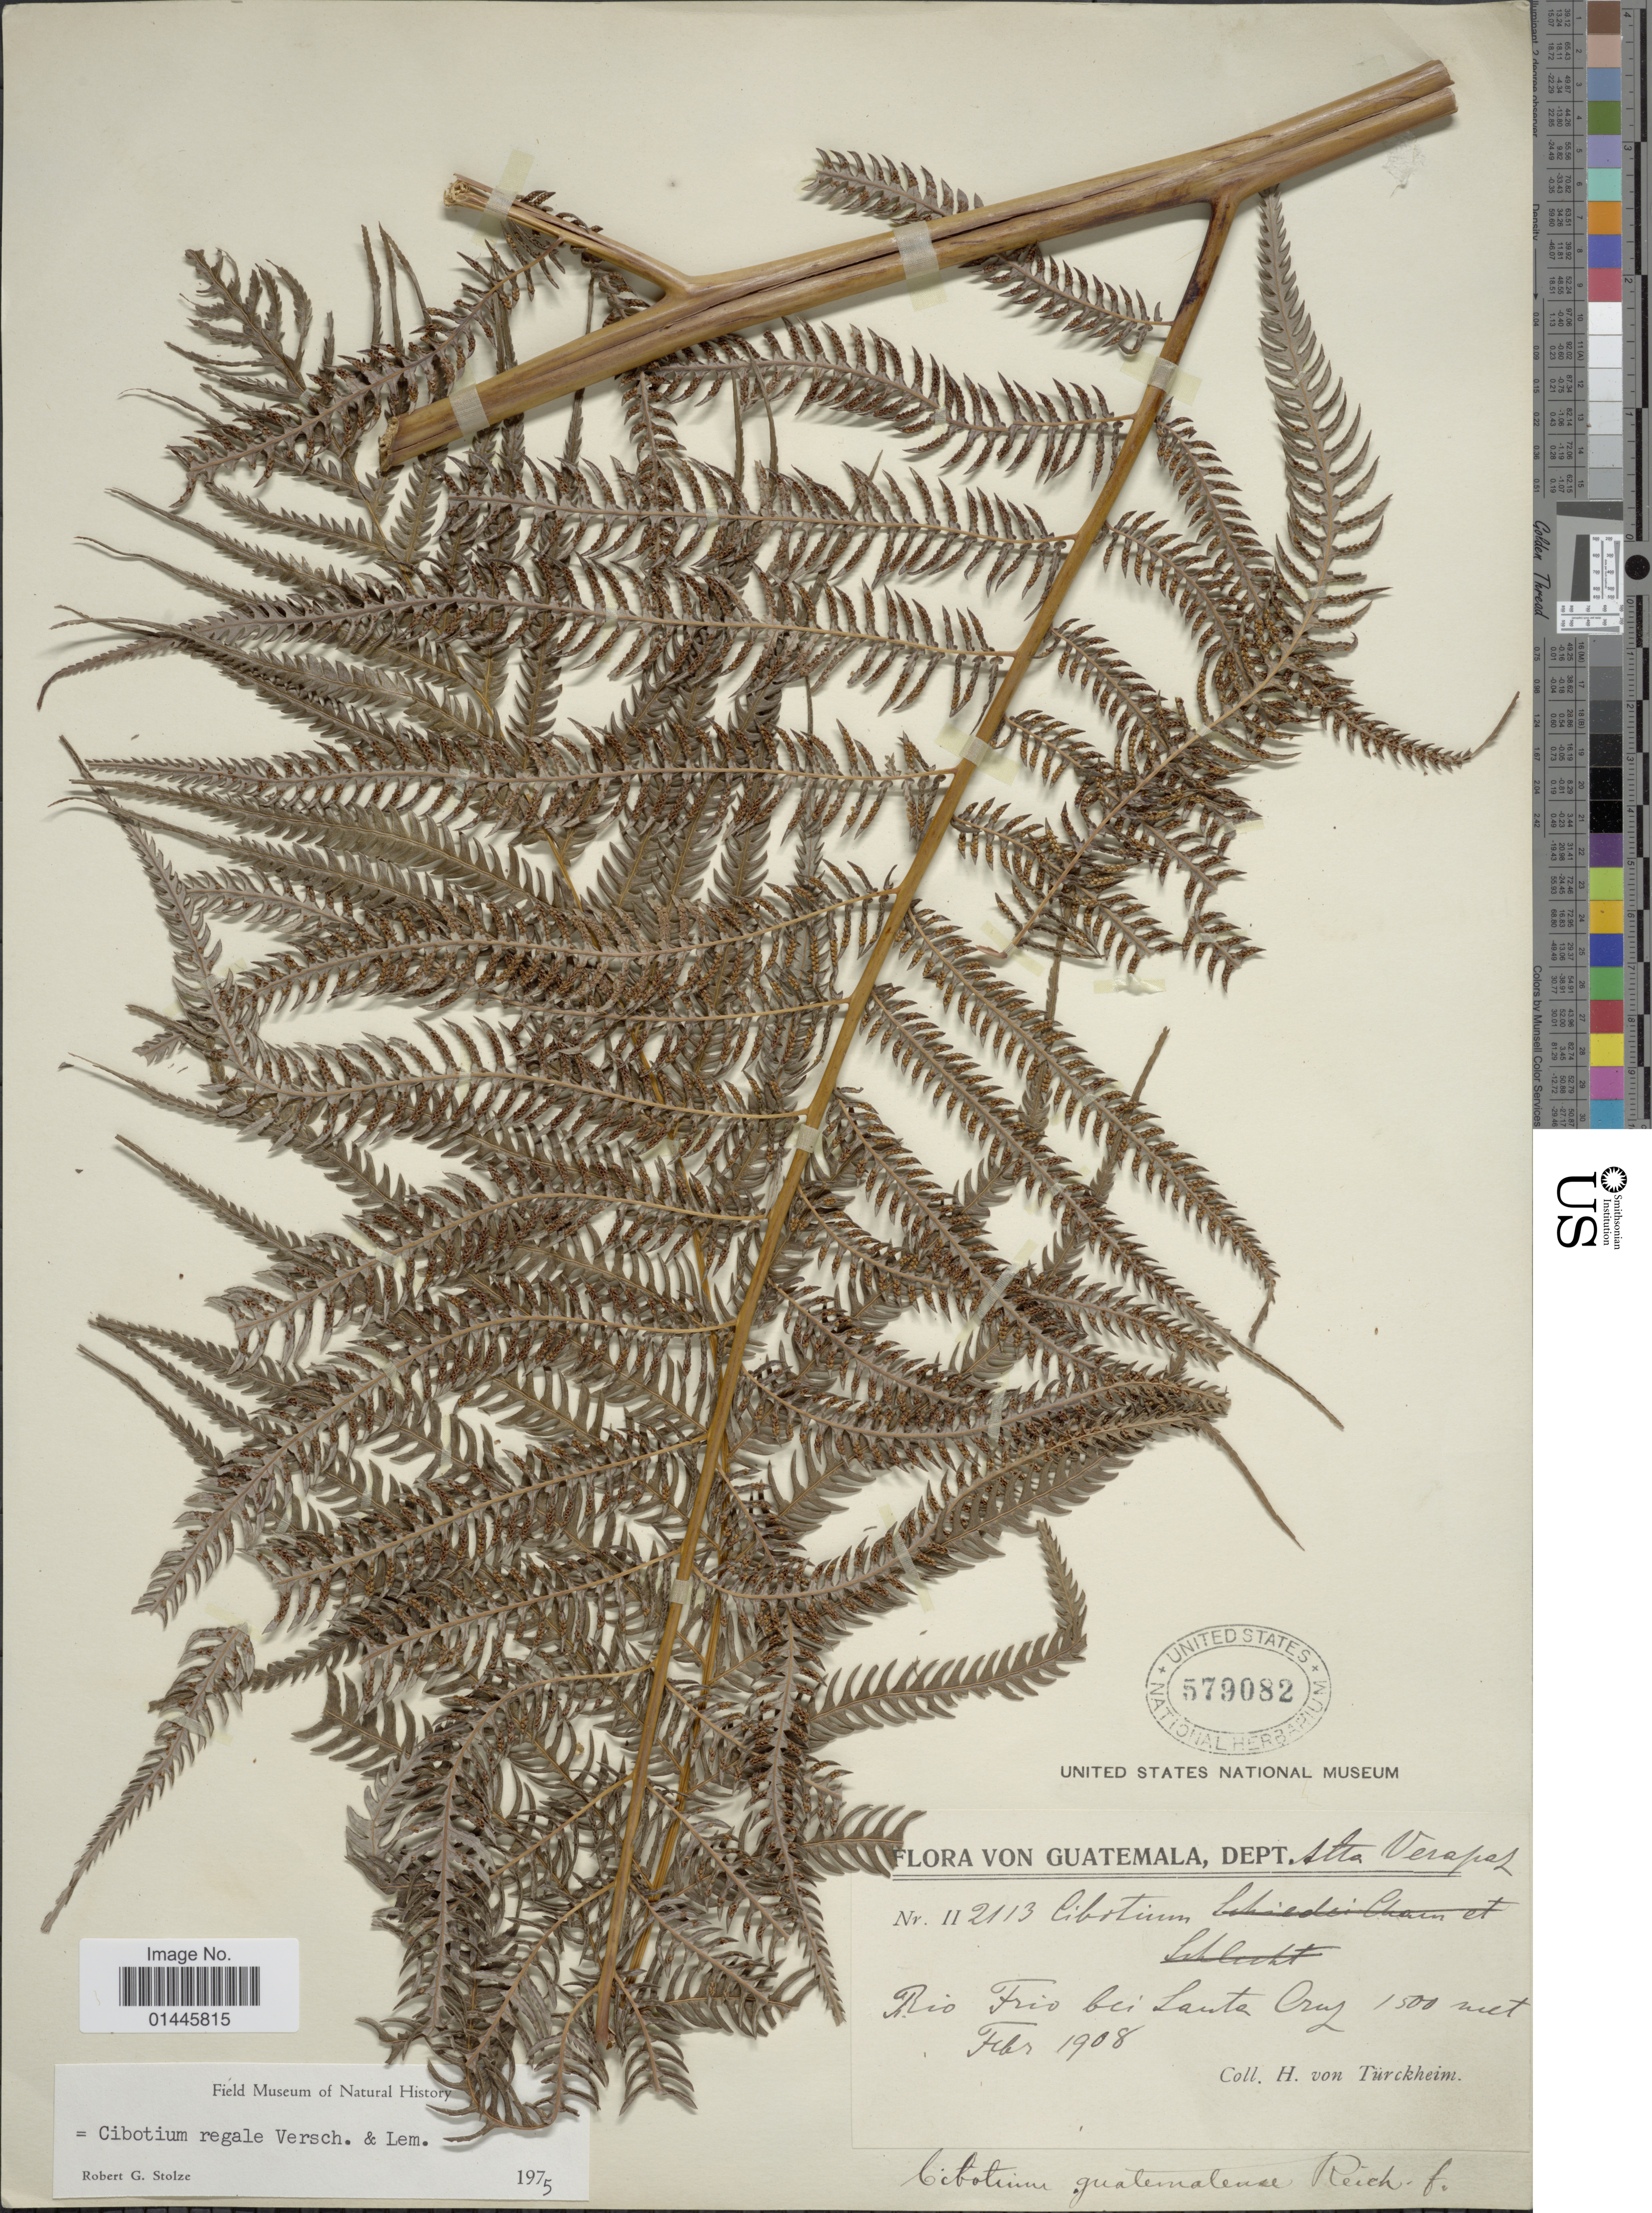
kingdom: Plantae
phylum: Tracheophyta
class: Polypodiopsida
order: Cyatheales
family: Cibotiaceae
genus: Cibotium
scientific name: Cibotium regale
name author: Verschaff. & Lem.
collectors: H. von Türckheim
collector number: II 2113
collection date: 1908-02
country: Guatemala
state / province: Alta Verapaz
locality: Rio Frio bei Santa Cruz.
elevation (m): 1500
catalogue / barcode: US 579082